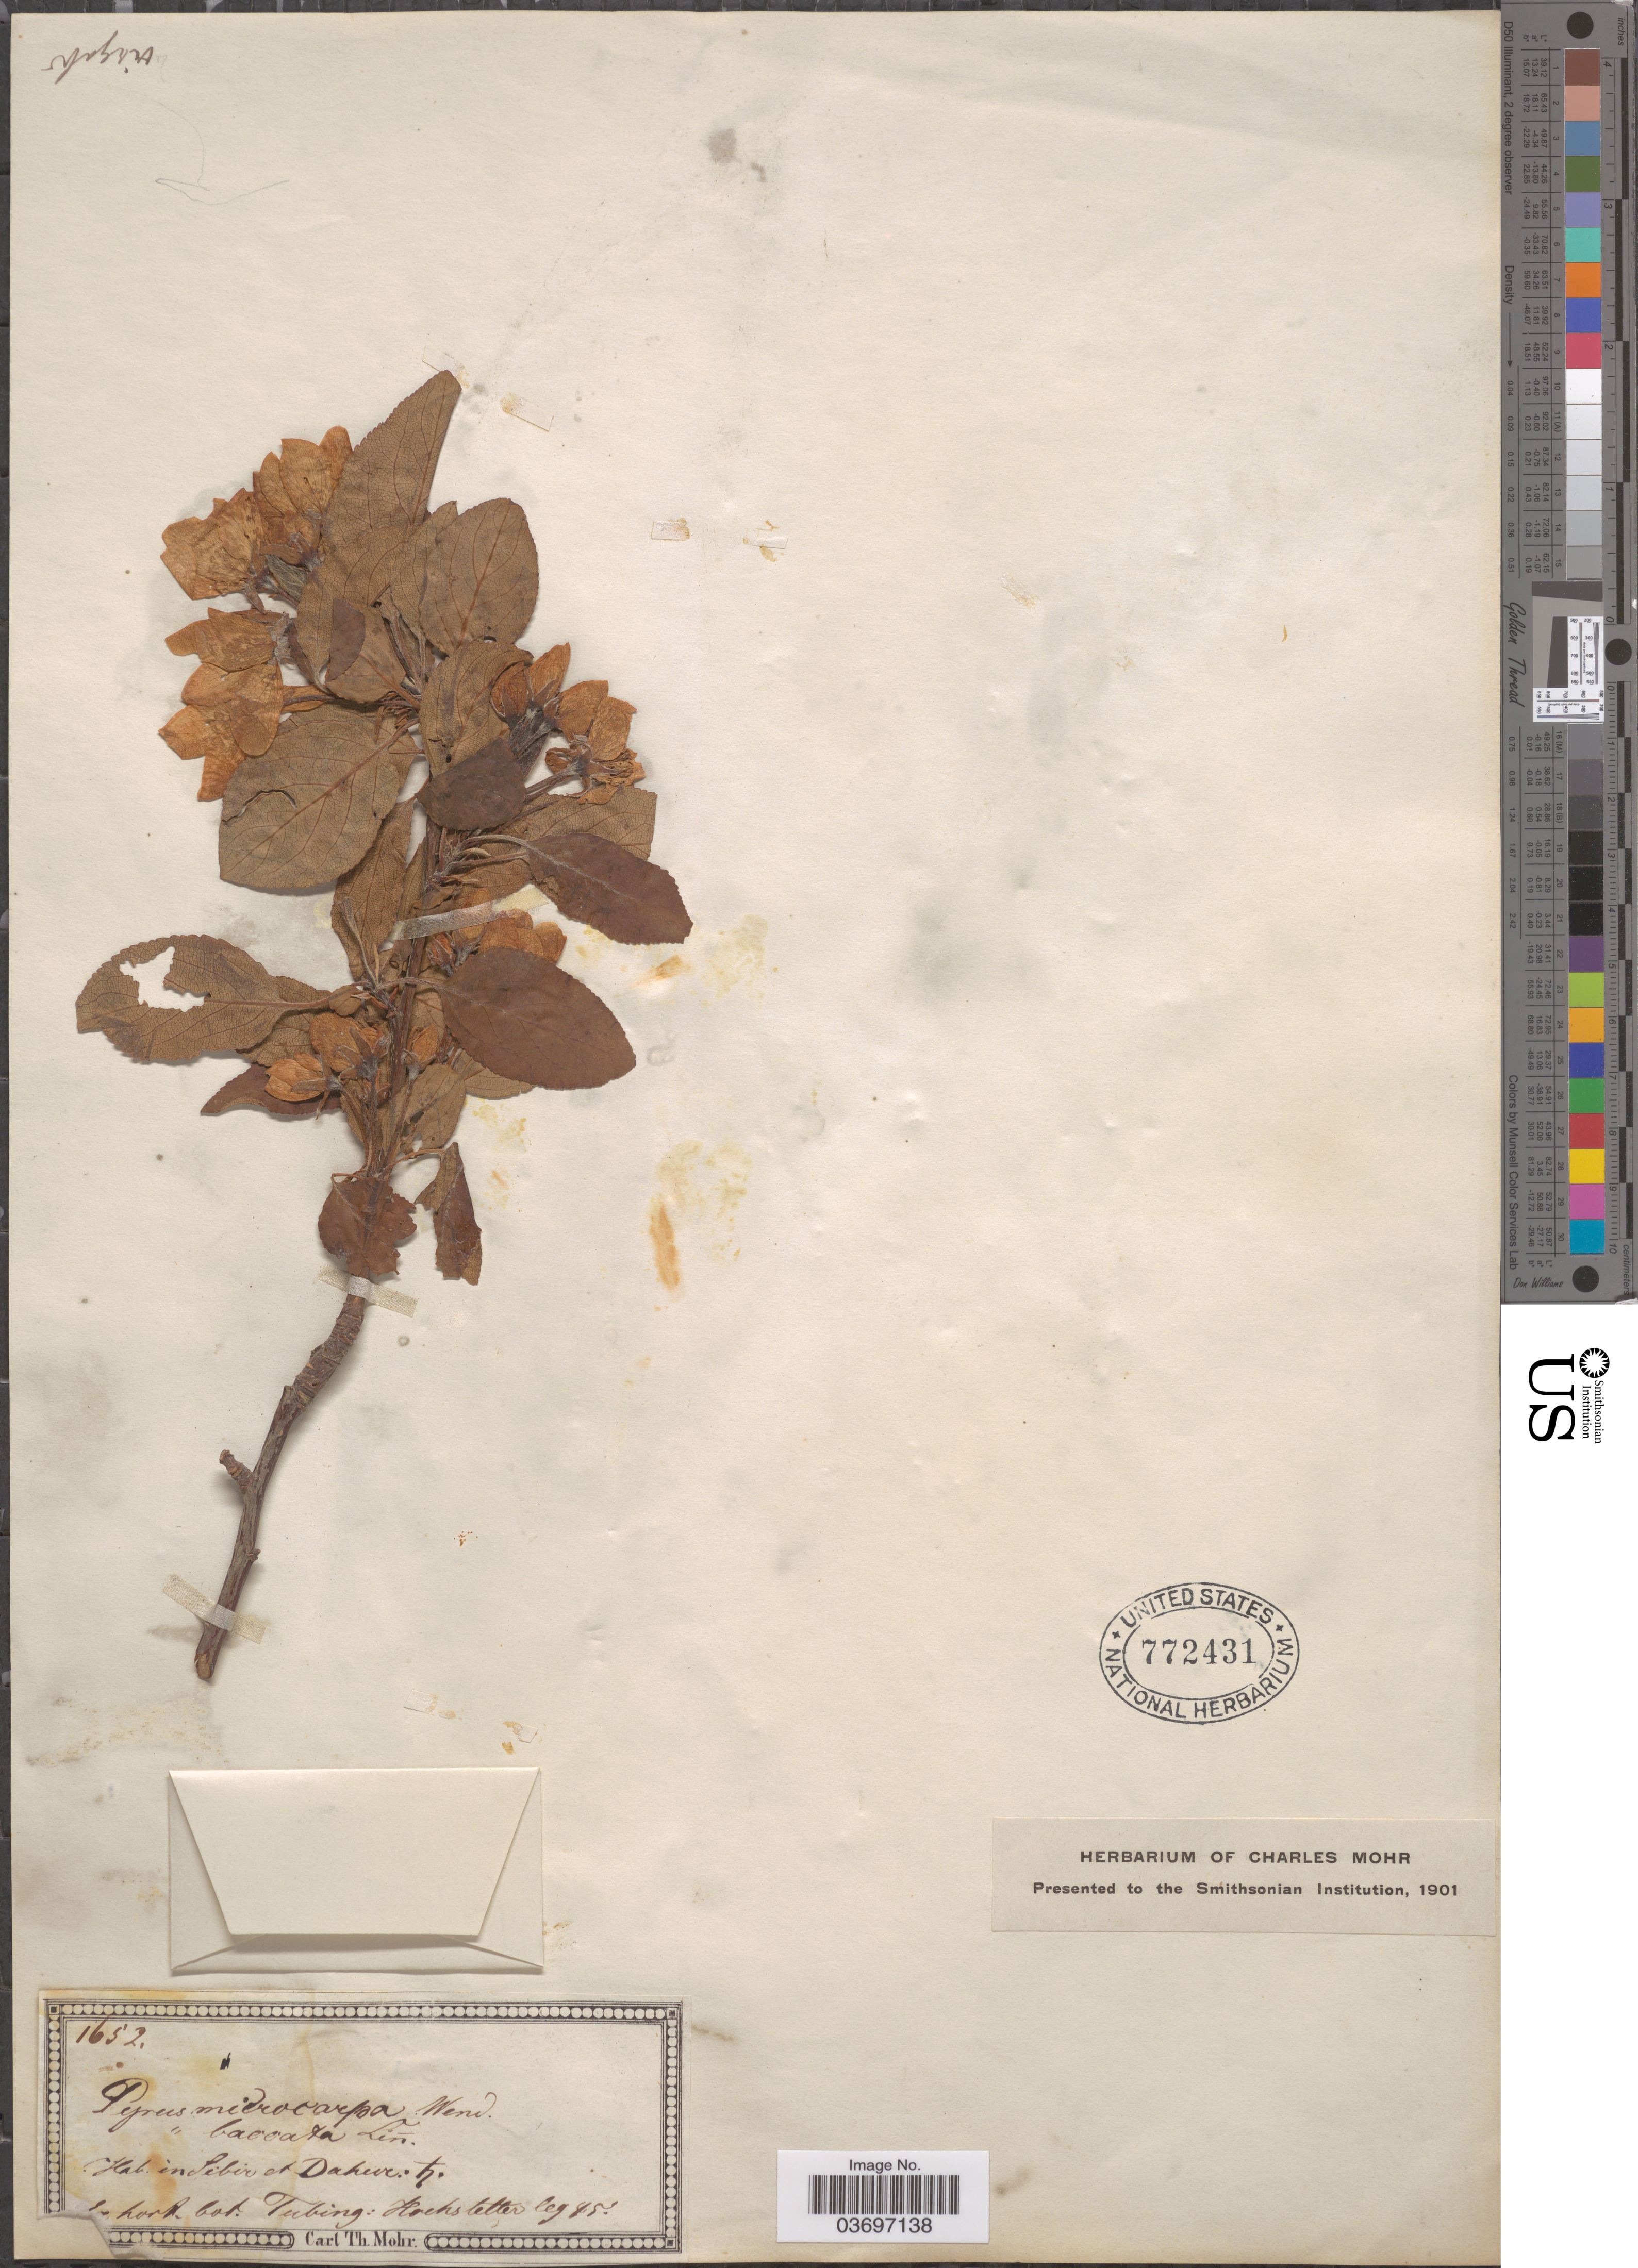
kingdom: Plantae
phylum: Tracheophyta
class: Magnoliopsida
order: Rosales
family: Rosaceae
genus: Malus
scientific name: Malus baccata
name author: (L.) Borkh.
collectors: -. Hochstetter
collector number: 1652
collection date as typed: Transcribed d/m/y: //45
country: Germany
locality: Ex hort. bot. Tubing.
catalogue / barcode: US 772431